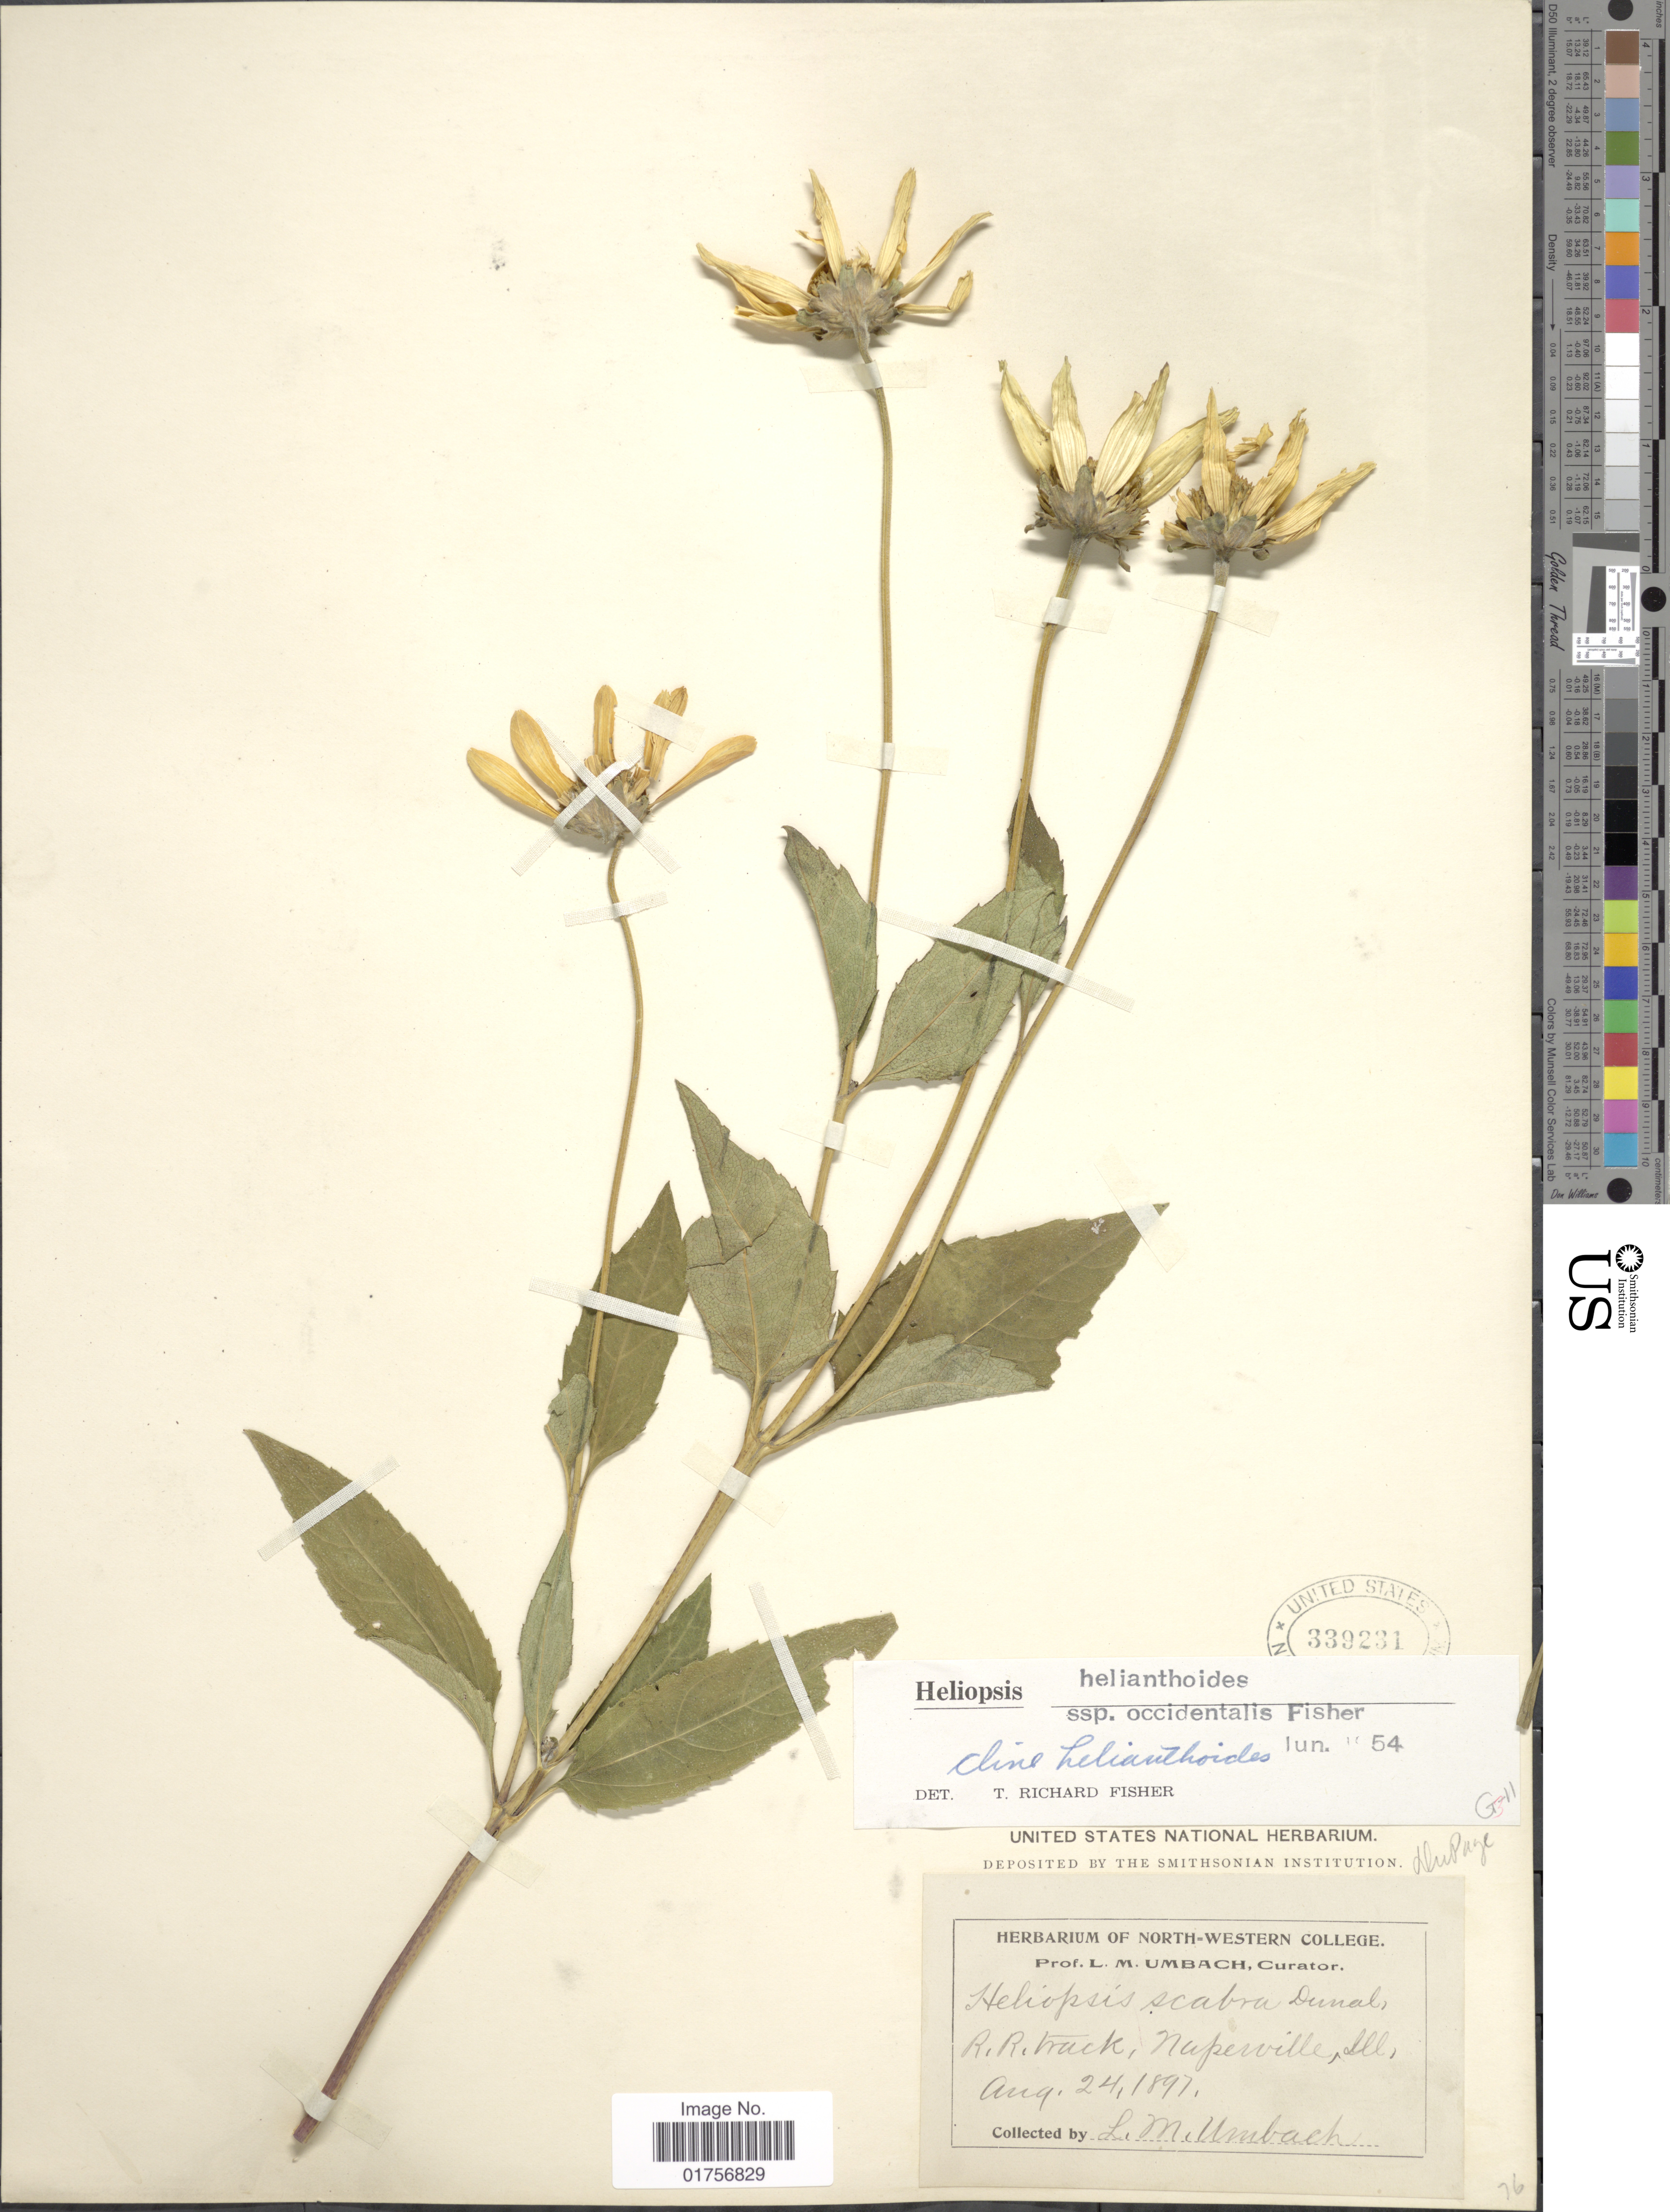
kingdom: Plantae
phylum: Tracheophyta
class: Magnoliopsida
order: Asterales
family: Asteraceae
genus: Heliopsis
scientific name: Heliopsis helianthoides subsp. occidentalis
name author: T.R. Fisher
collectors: L. M. Umbach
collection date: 1897-08-24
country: United States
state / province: Illinois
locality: R.R. track, Naperville, Ill.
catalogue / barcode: US 339231